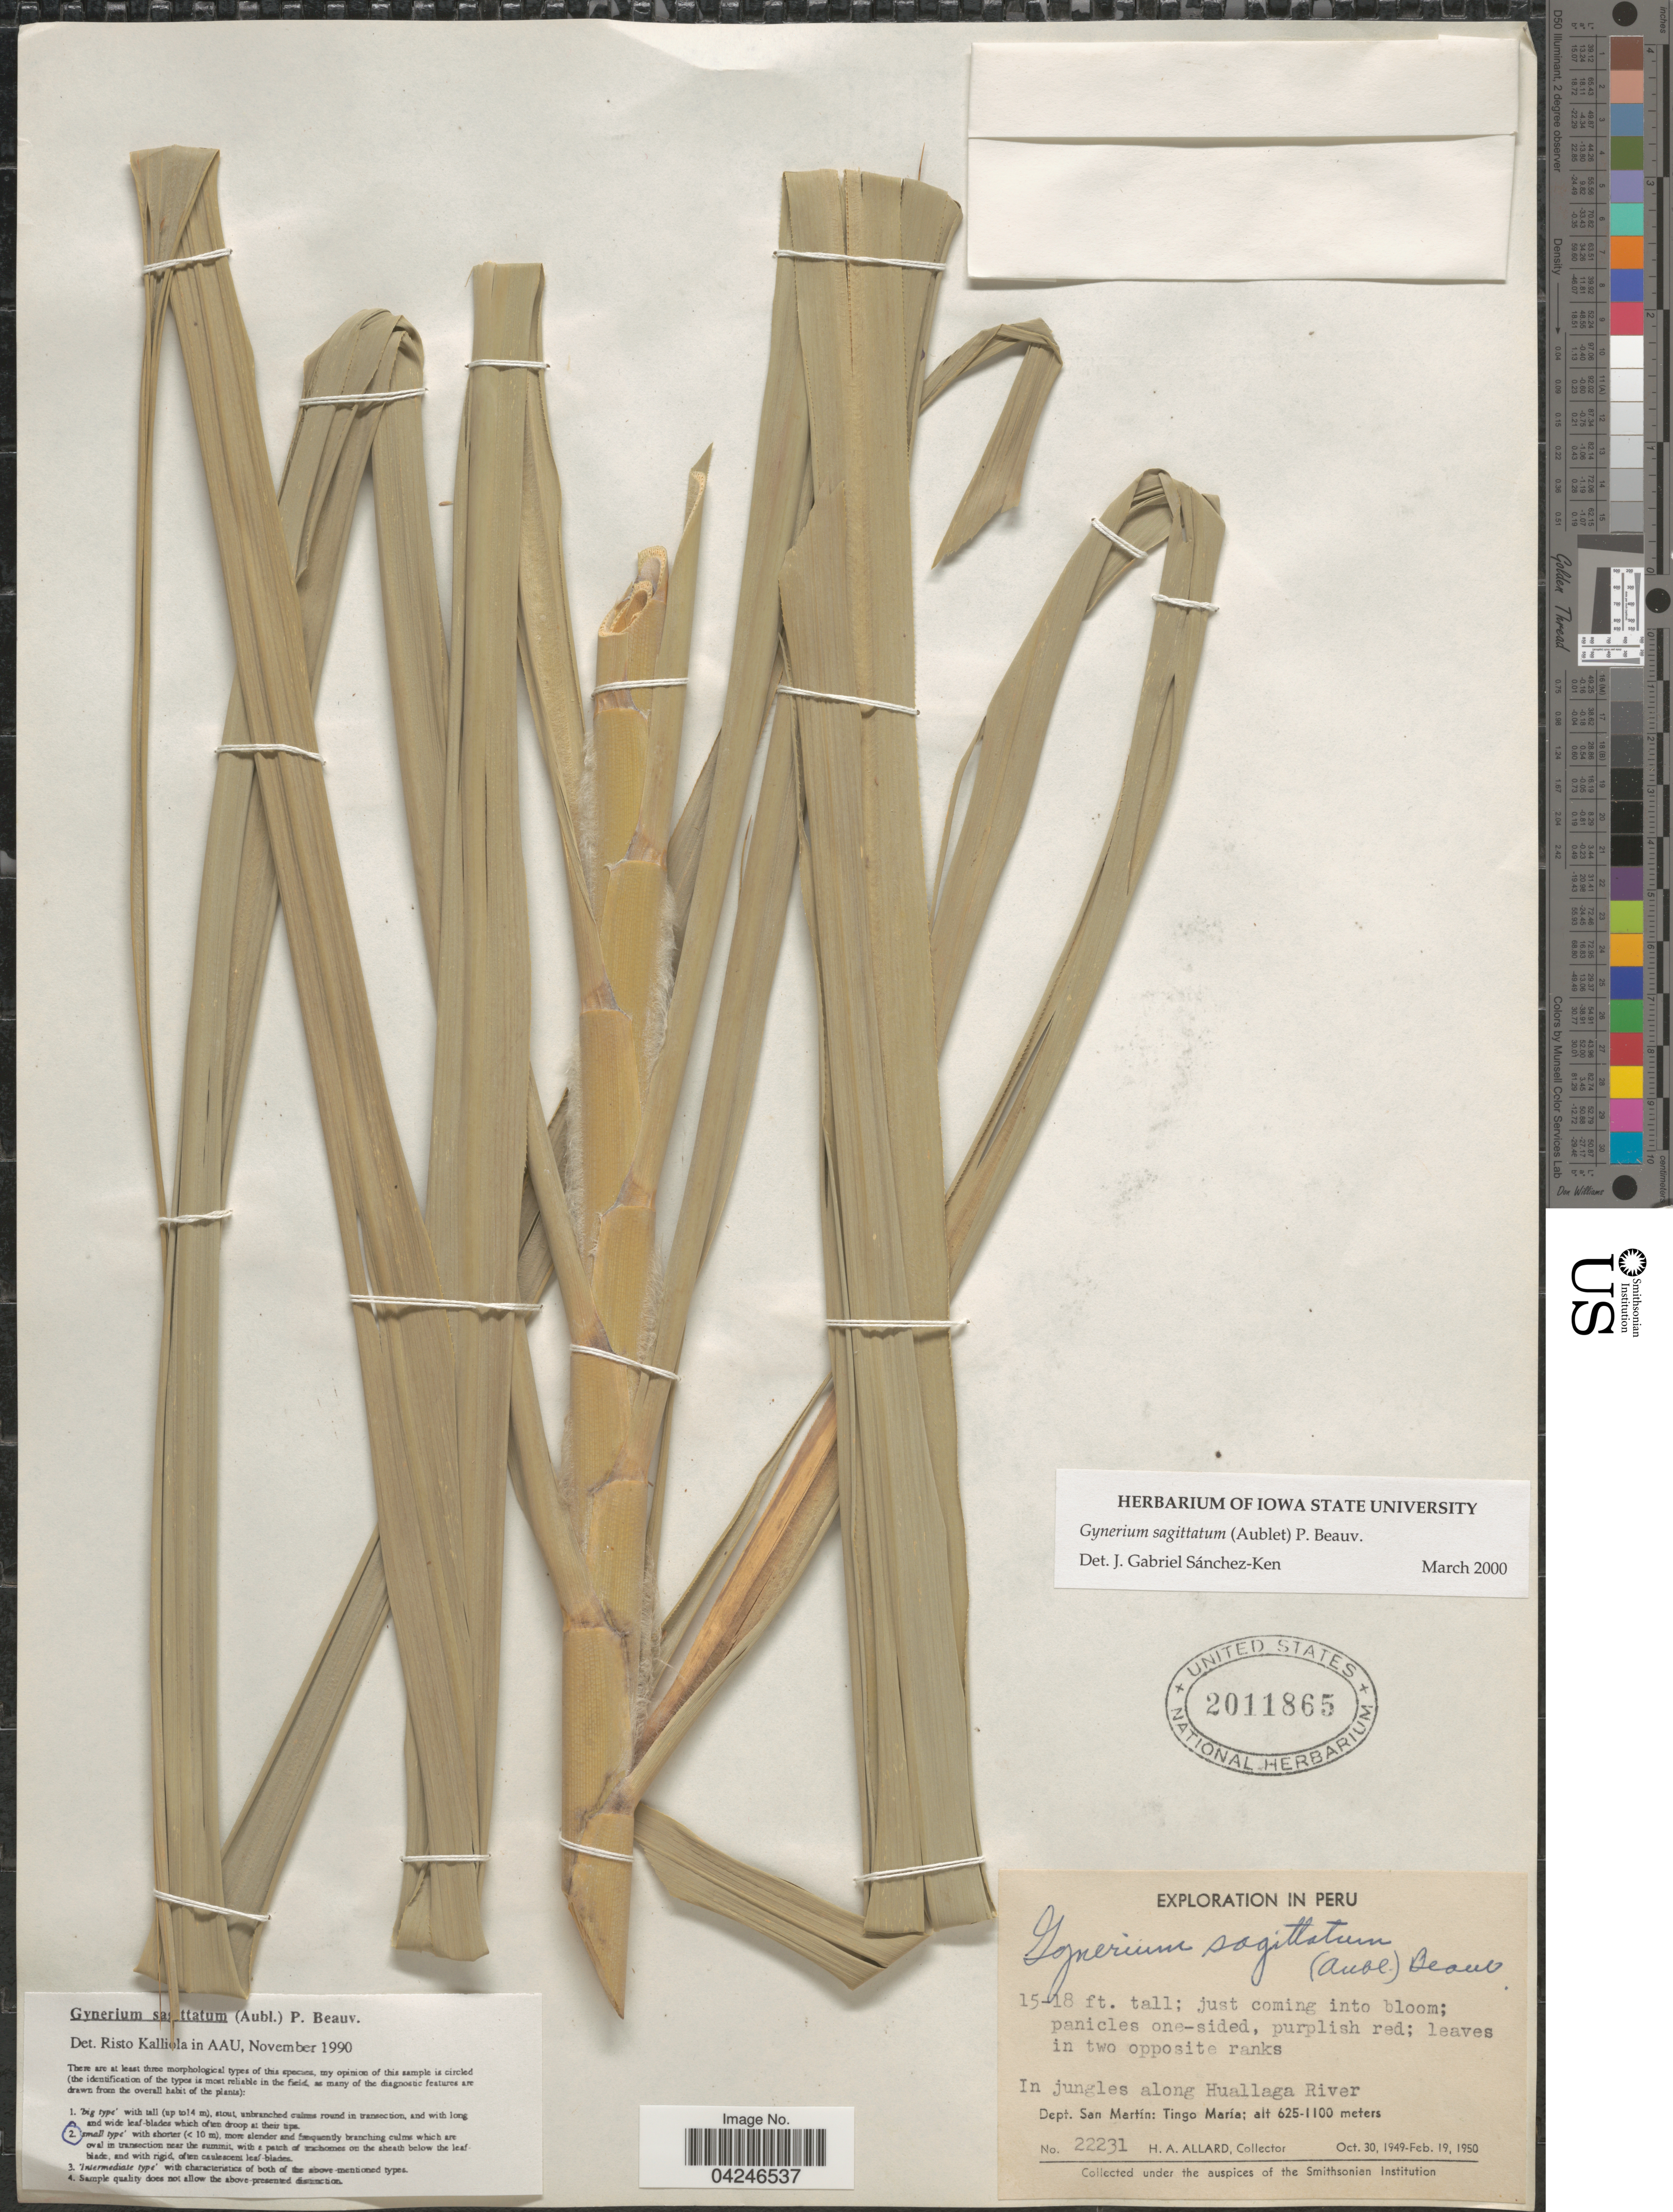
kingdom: Plantae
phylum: Tracheophyta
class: Liliopsida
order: Poales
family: Poaceae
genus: Gynerium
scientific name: Gynerium sagittatum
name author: (Aubl.) P. Beauv.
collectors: H. A. Allard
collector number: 22231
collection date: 1949-10-30/1950-02-19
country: Peru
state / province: San Martín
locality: Exploration in Peru. In jungles along Huallaga River. Dept. San Martín: Tingo María.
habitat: in jungle along river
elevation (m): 625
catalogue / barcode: US 2011865